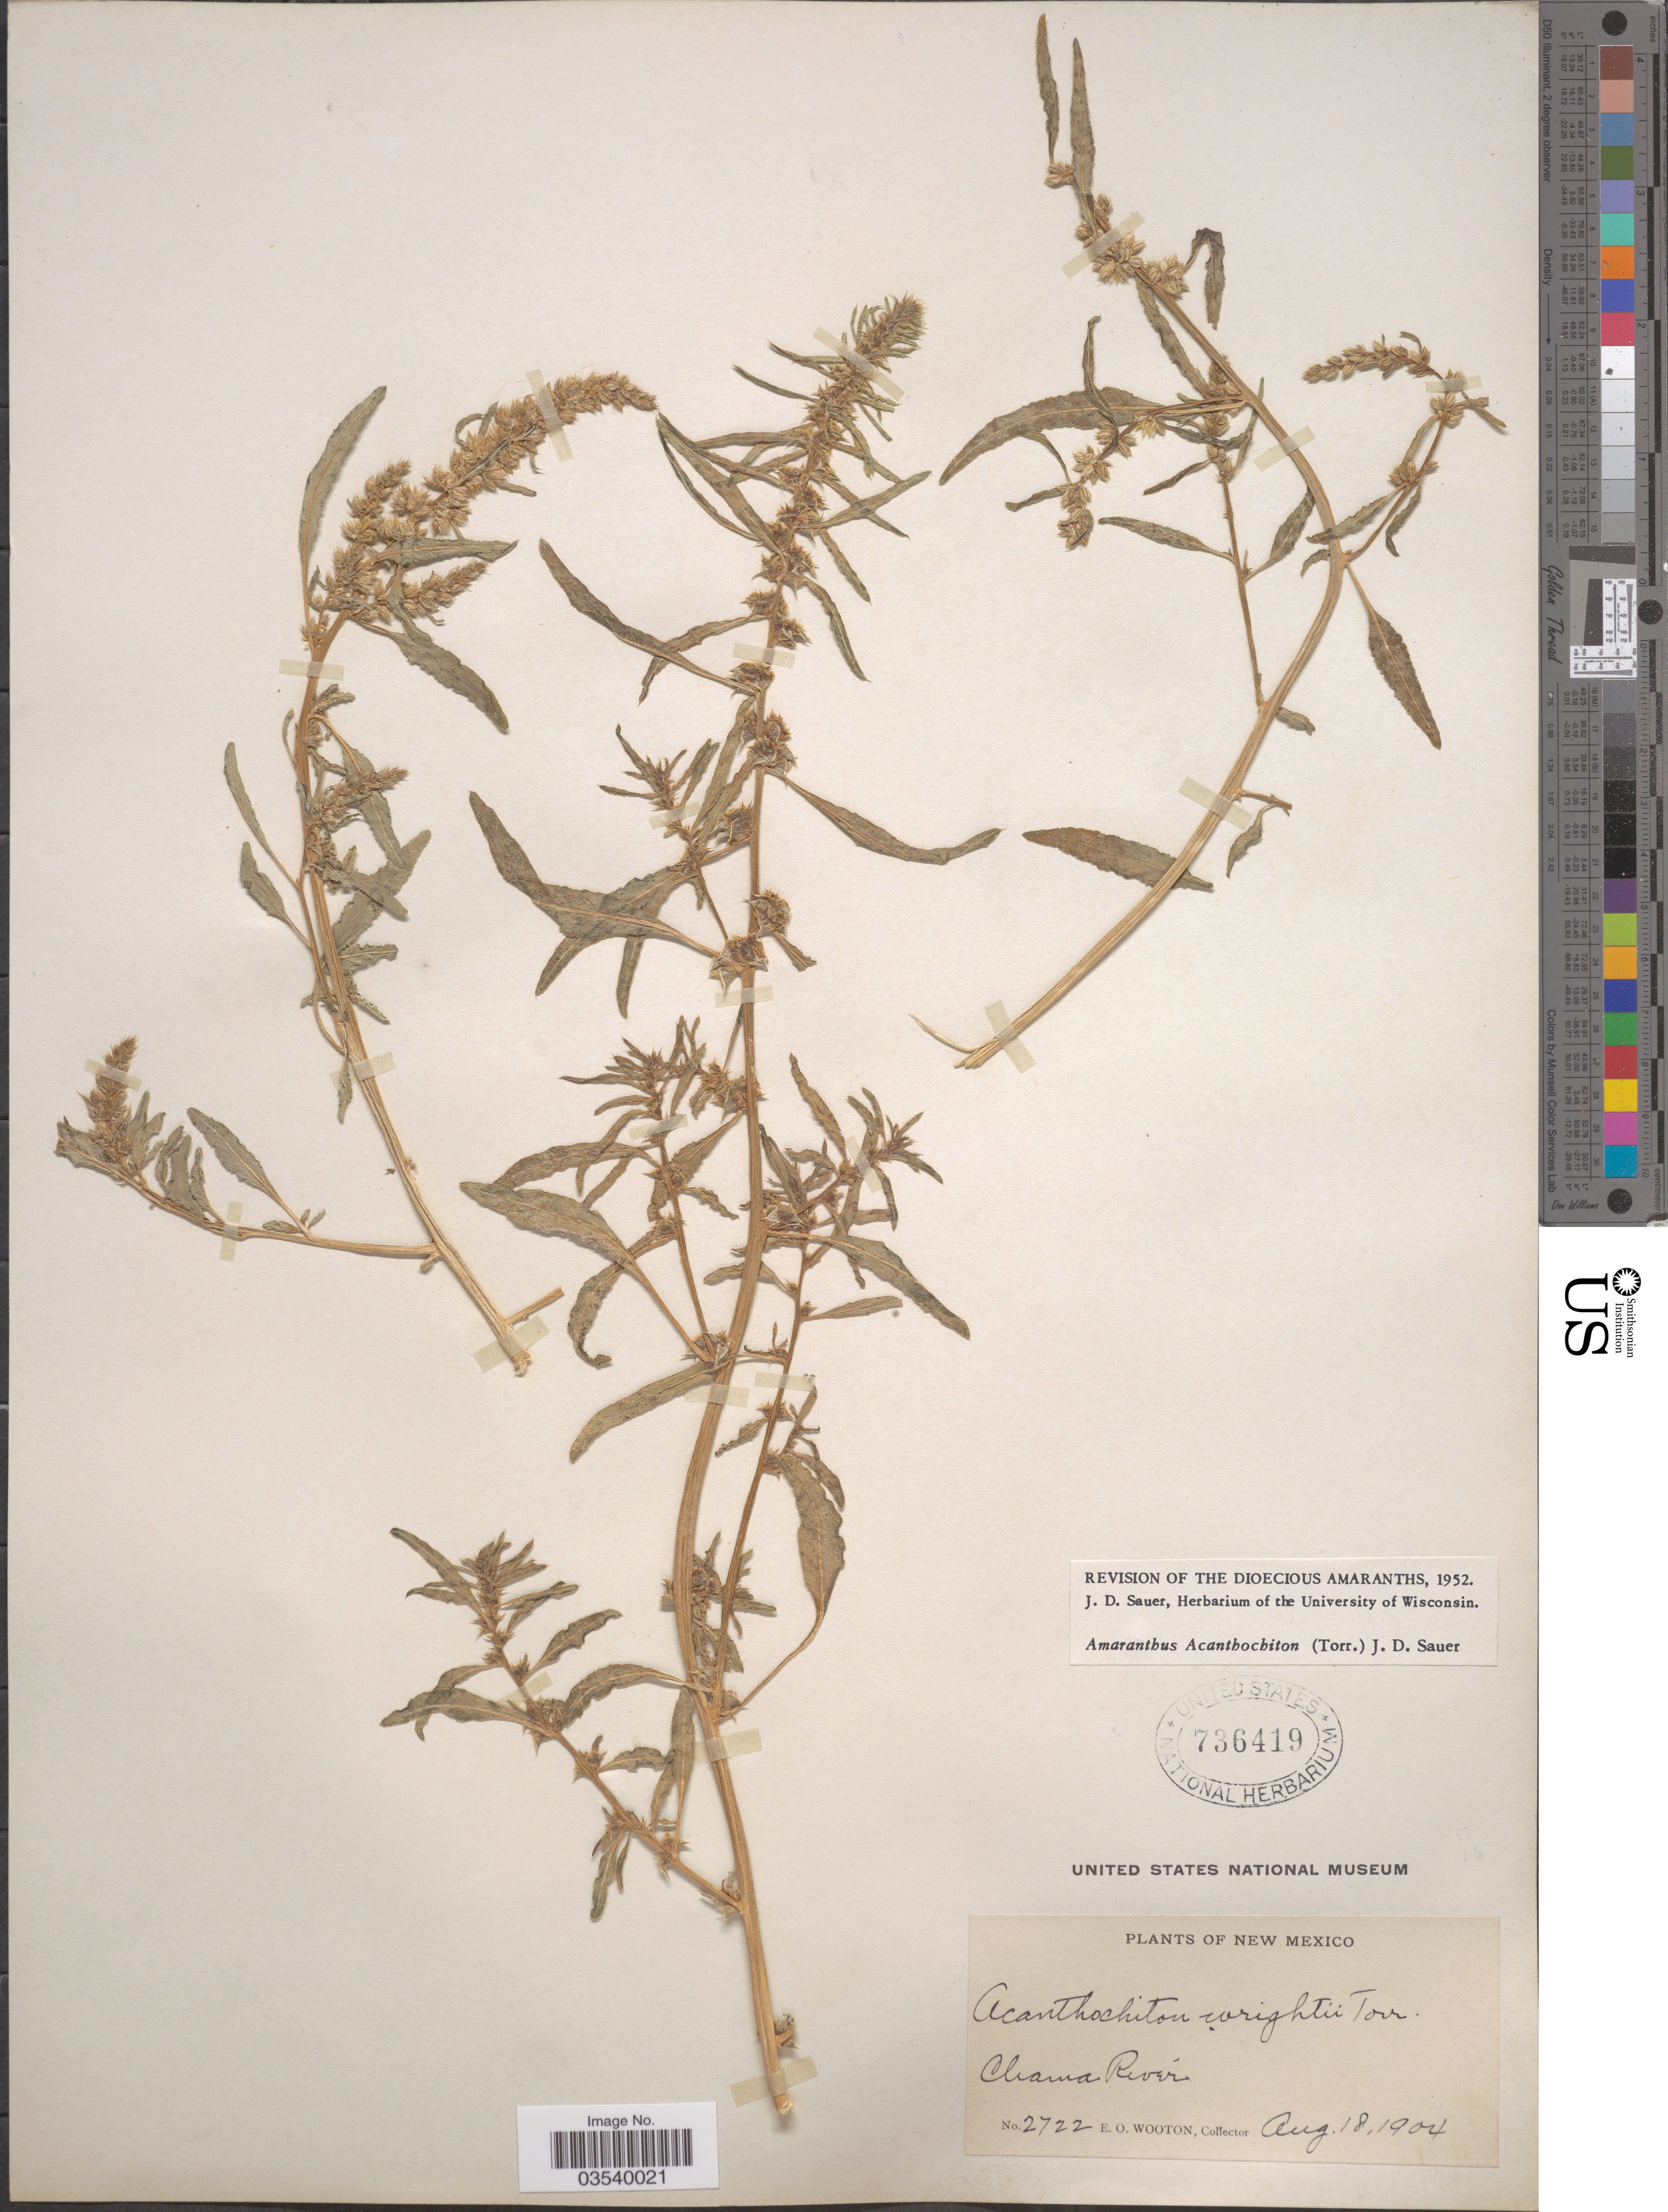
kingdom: Plantae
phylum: Tracheophyta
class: Magnoliopsida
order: Caryophyllales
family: Amaranthaceae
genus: Amaranthus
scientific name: Amaranthus acanthochiton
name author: J.D. Sauer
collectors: E. O. Wooton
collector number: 2722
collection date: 1904-08-18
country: United States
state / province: New Mexico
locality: Chama River.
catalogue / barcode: US 736419